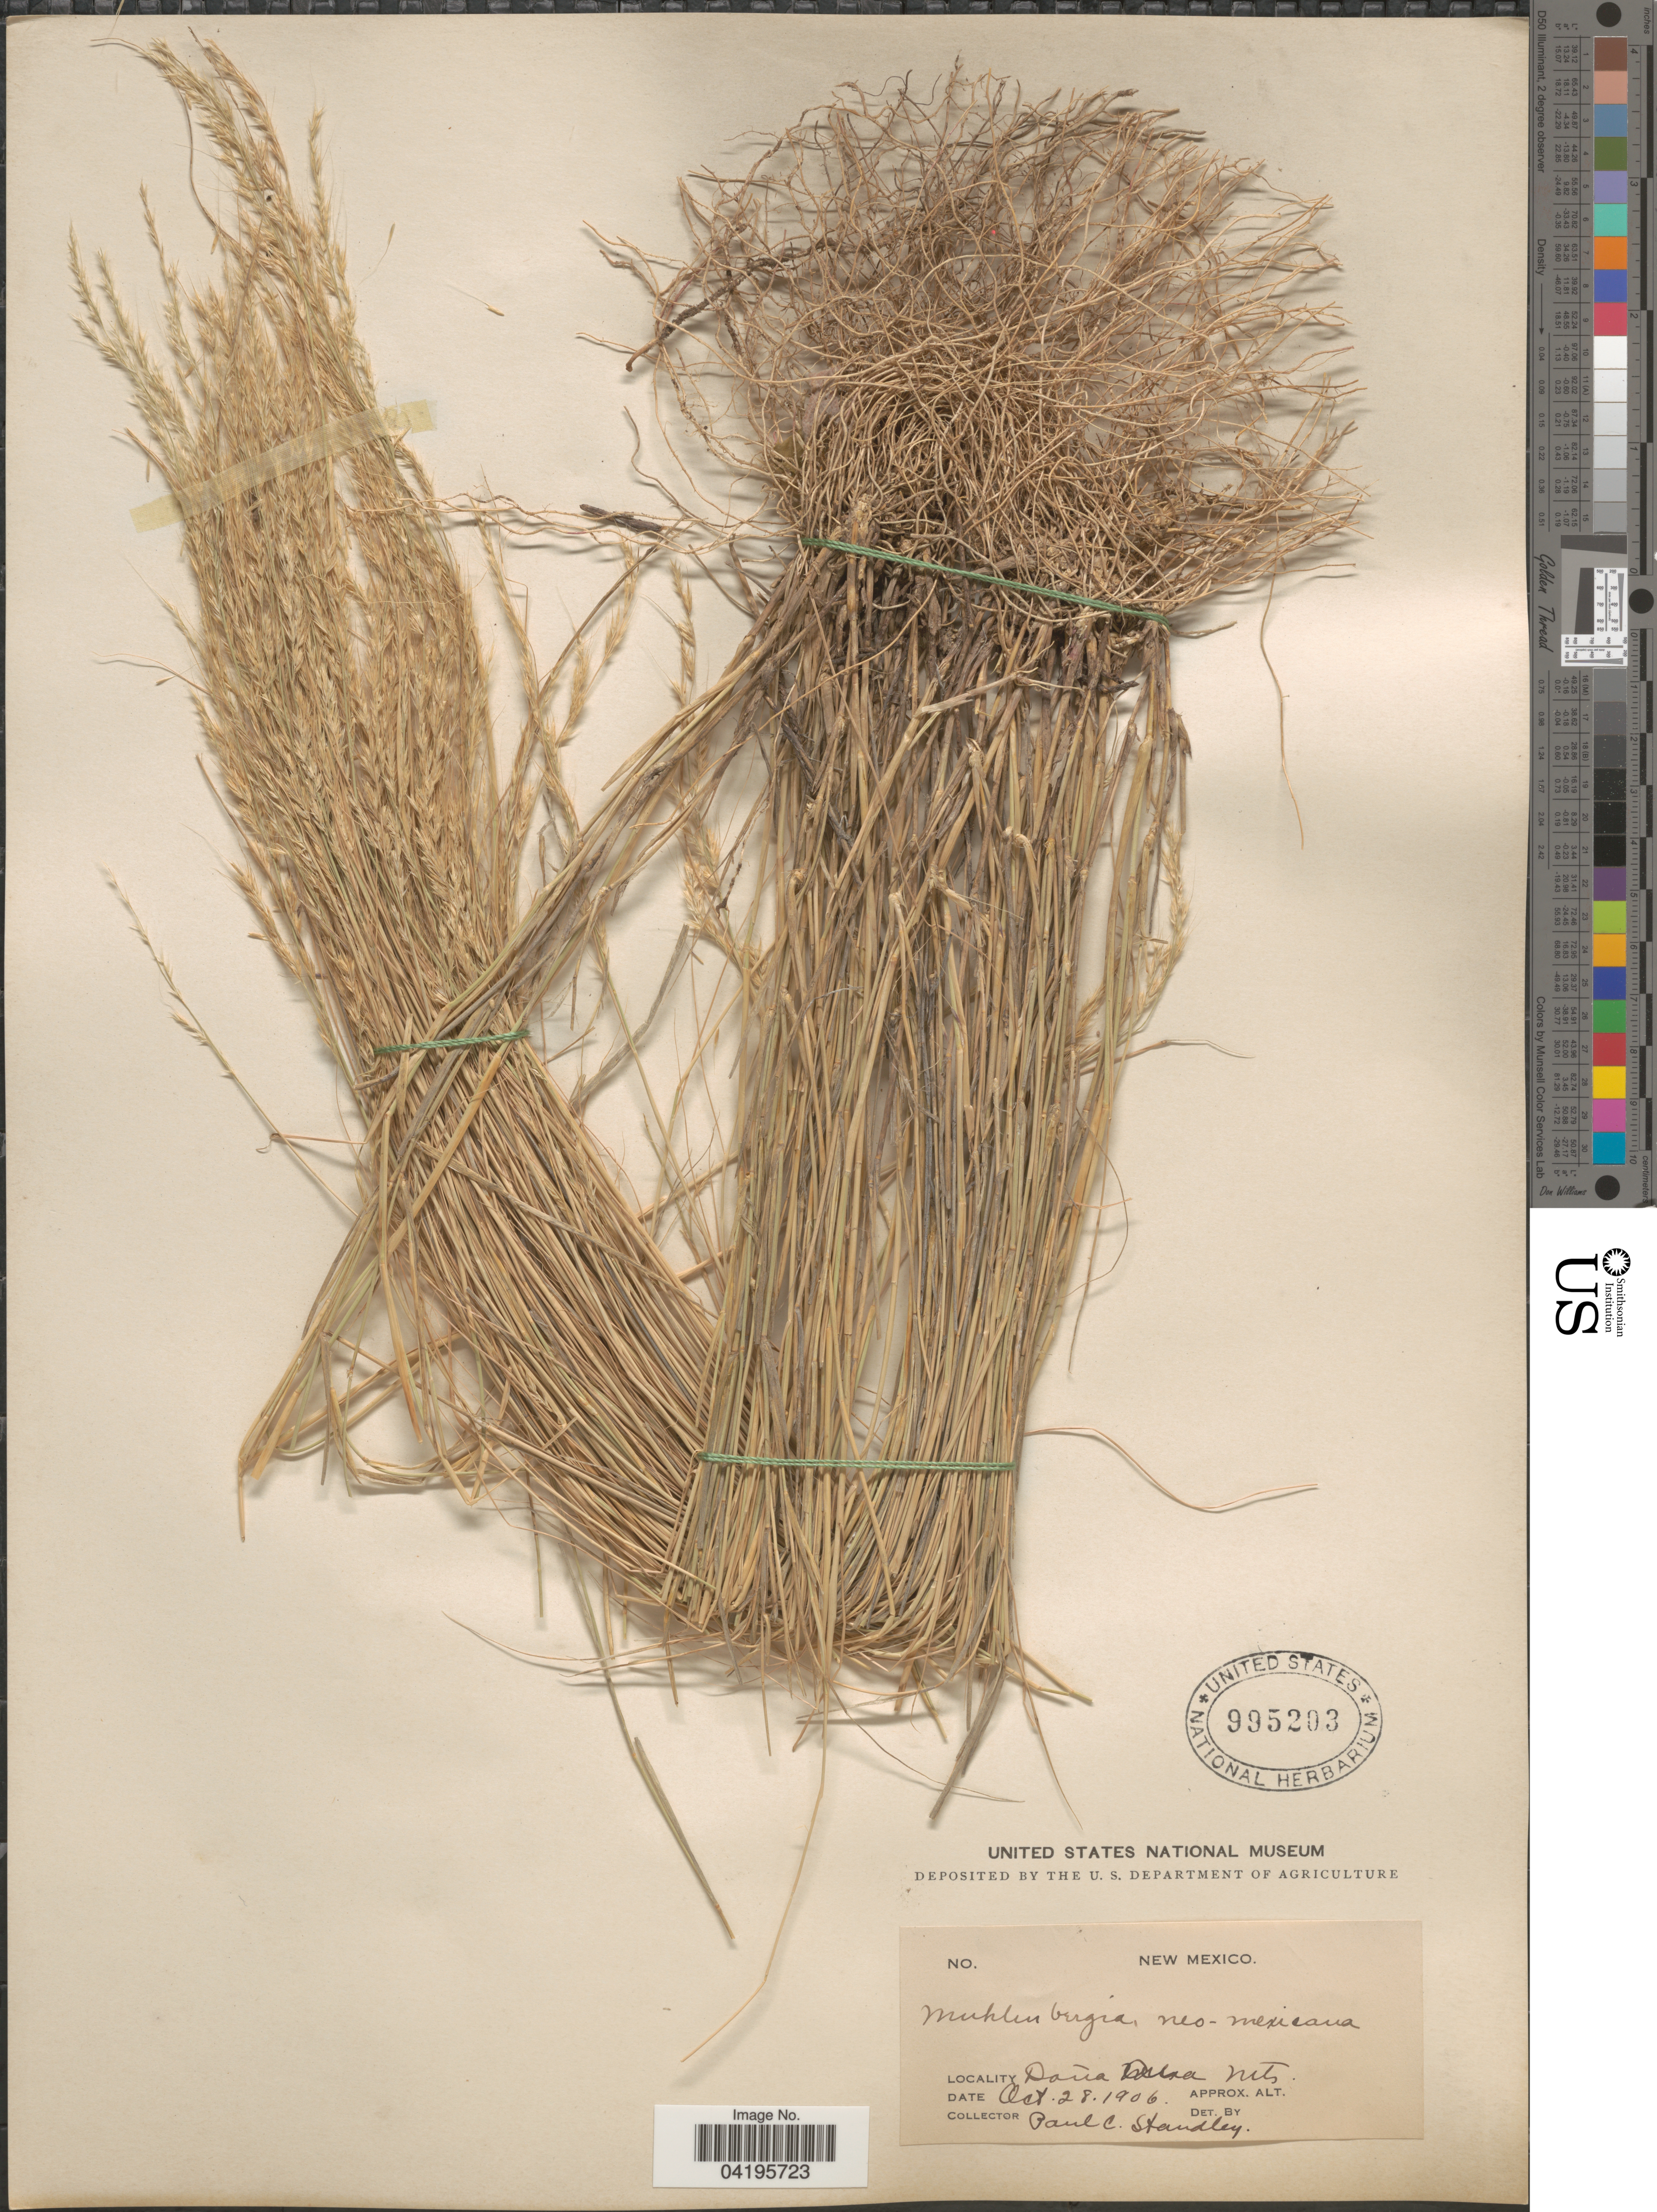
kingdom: Plantae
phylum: Tracheophyta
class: Liliopsida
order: Poales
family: Poaceae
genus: Muhlenbergia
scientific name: Muhlenbergia pauciflora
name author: Buckley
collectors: P. C. Standley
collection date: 1906-10-28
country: United States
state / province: New Mexico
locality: Doña Ana Mts.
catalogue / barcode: US 995203